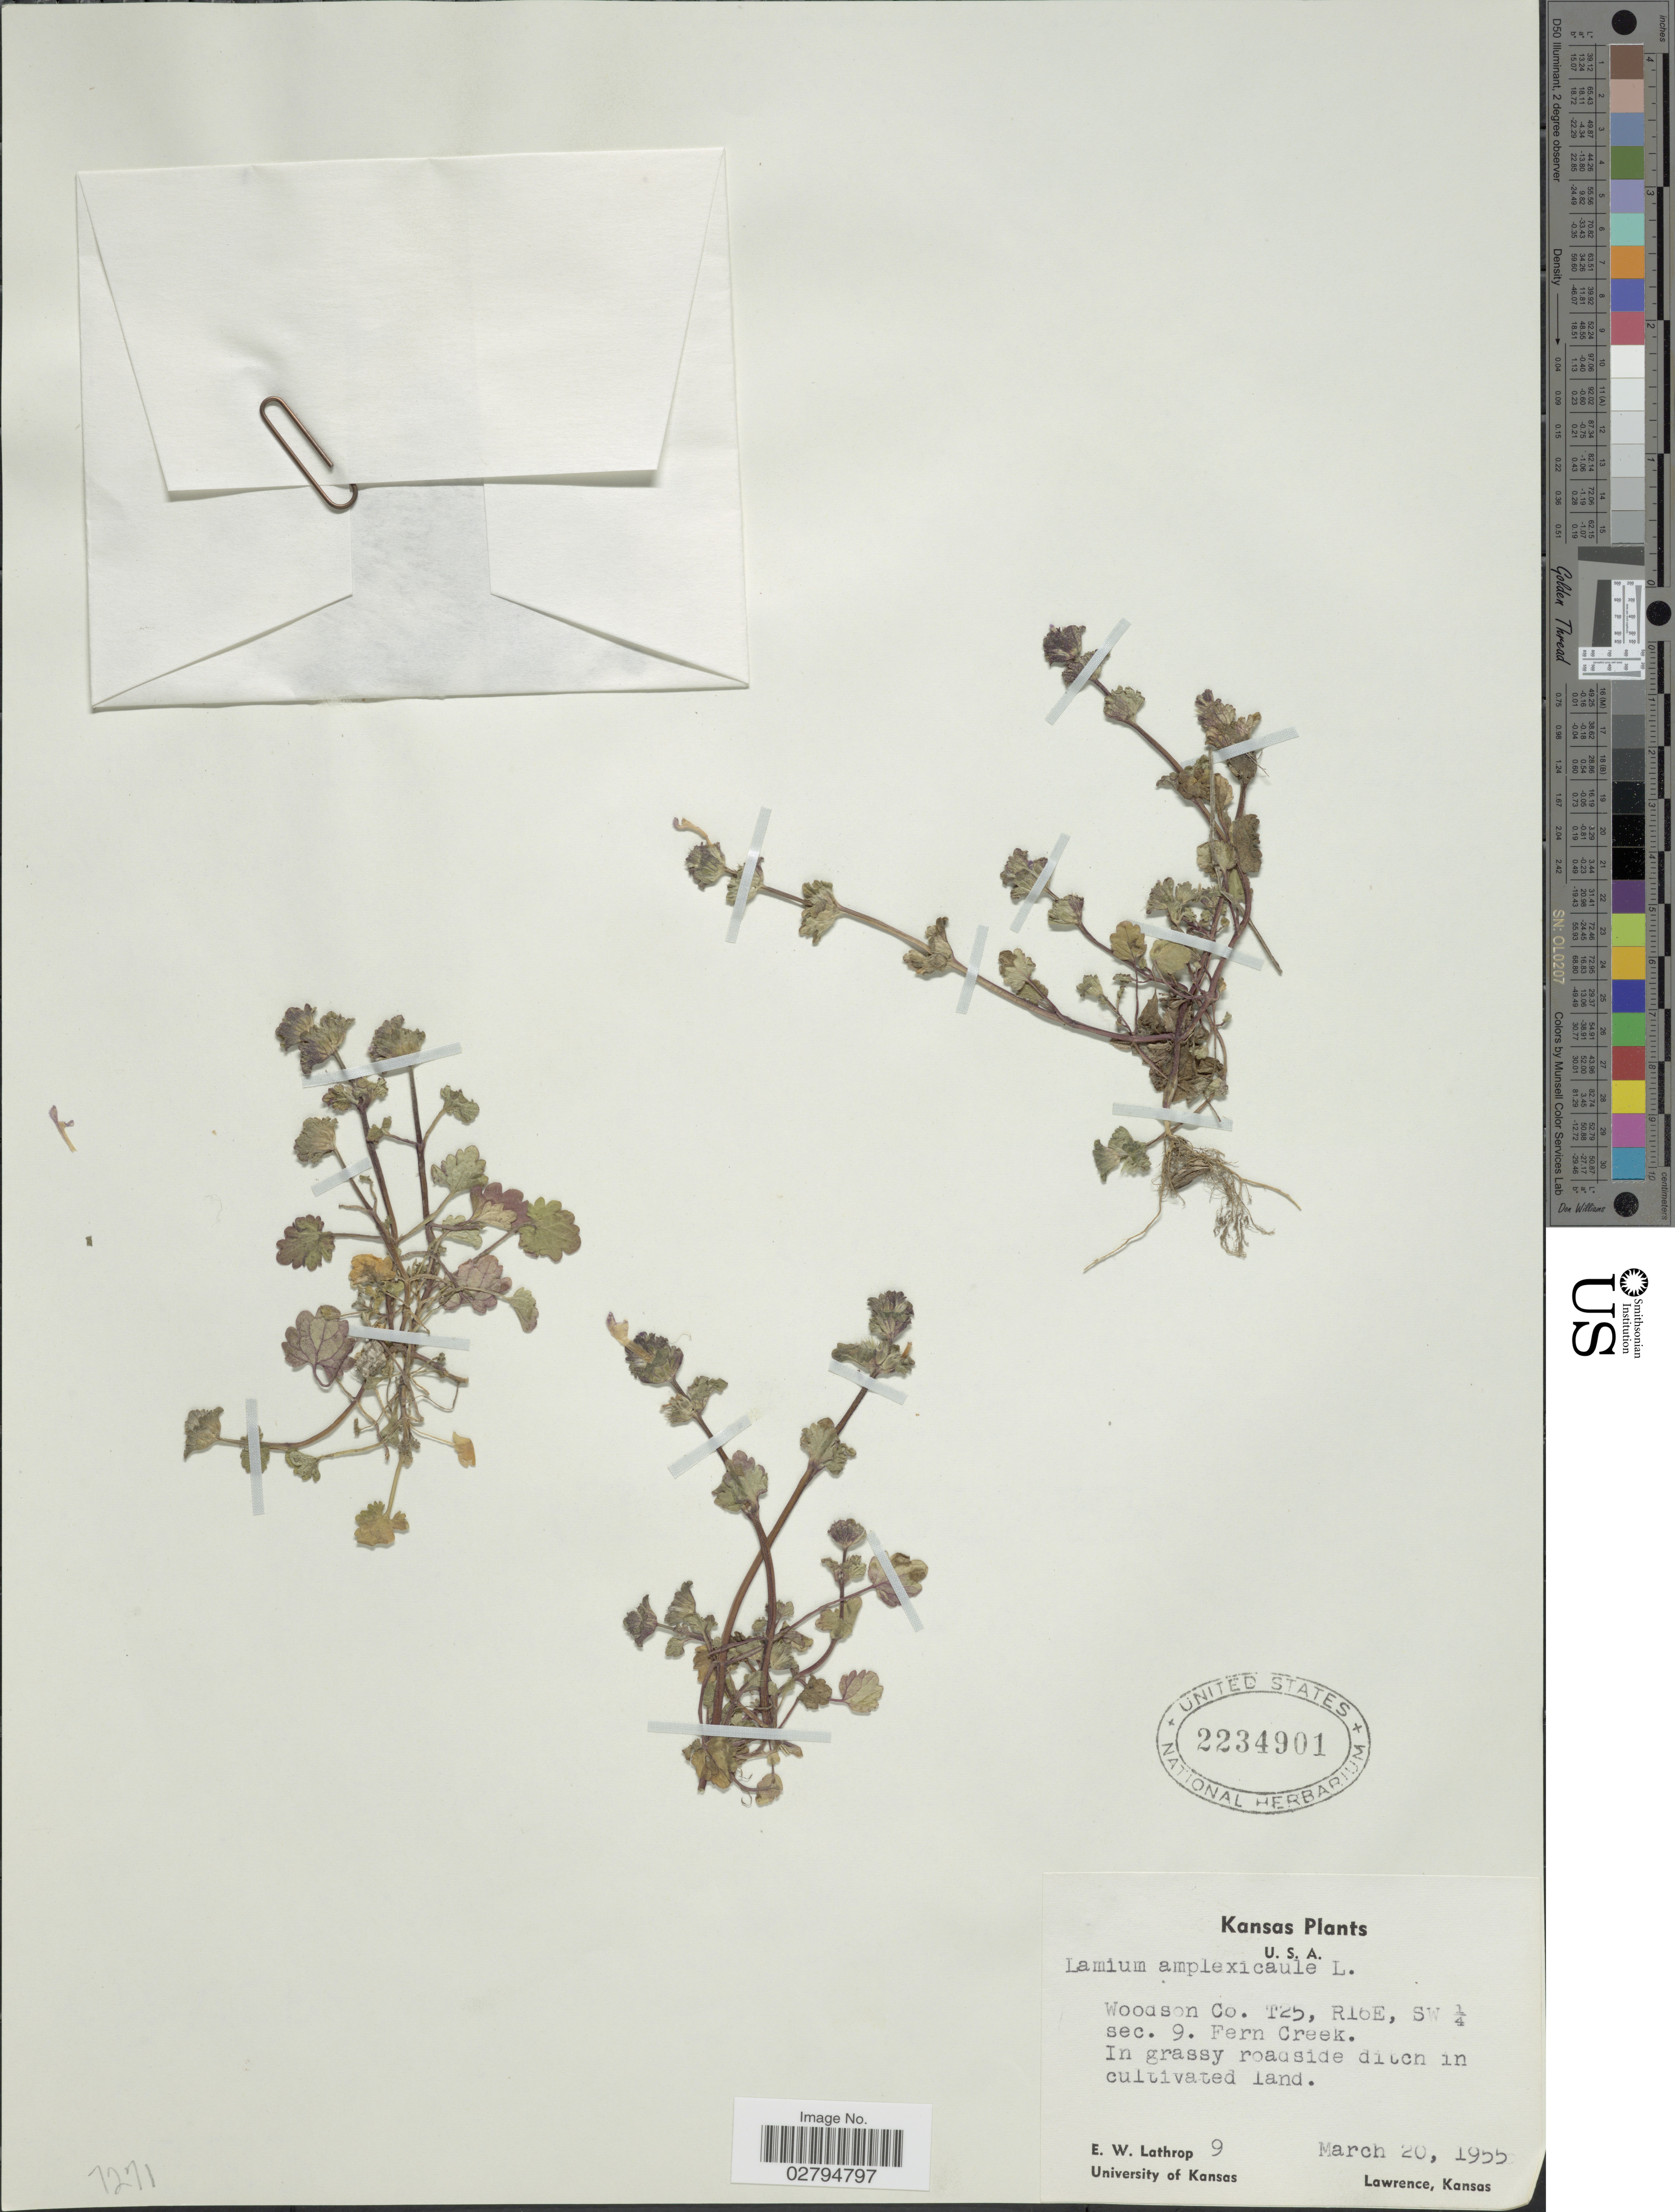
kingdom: Plantae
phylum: Tracheophyta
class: Magnoliopsida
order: Lamiales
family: Lamiaceae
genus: Lamium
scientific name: Lamium amplexicaule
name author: L.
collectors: E. W. Lathrop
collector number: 9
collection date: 1955-03-20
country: United States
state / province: Kansas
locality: Woodson Co. T25, R16E, SW¼ sec. 9. Fern Creek. In grassy roadside ditch in cultivated land.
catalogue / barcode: US 2234901